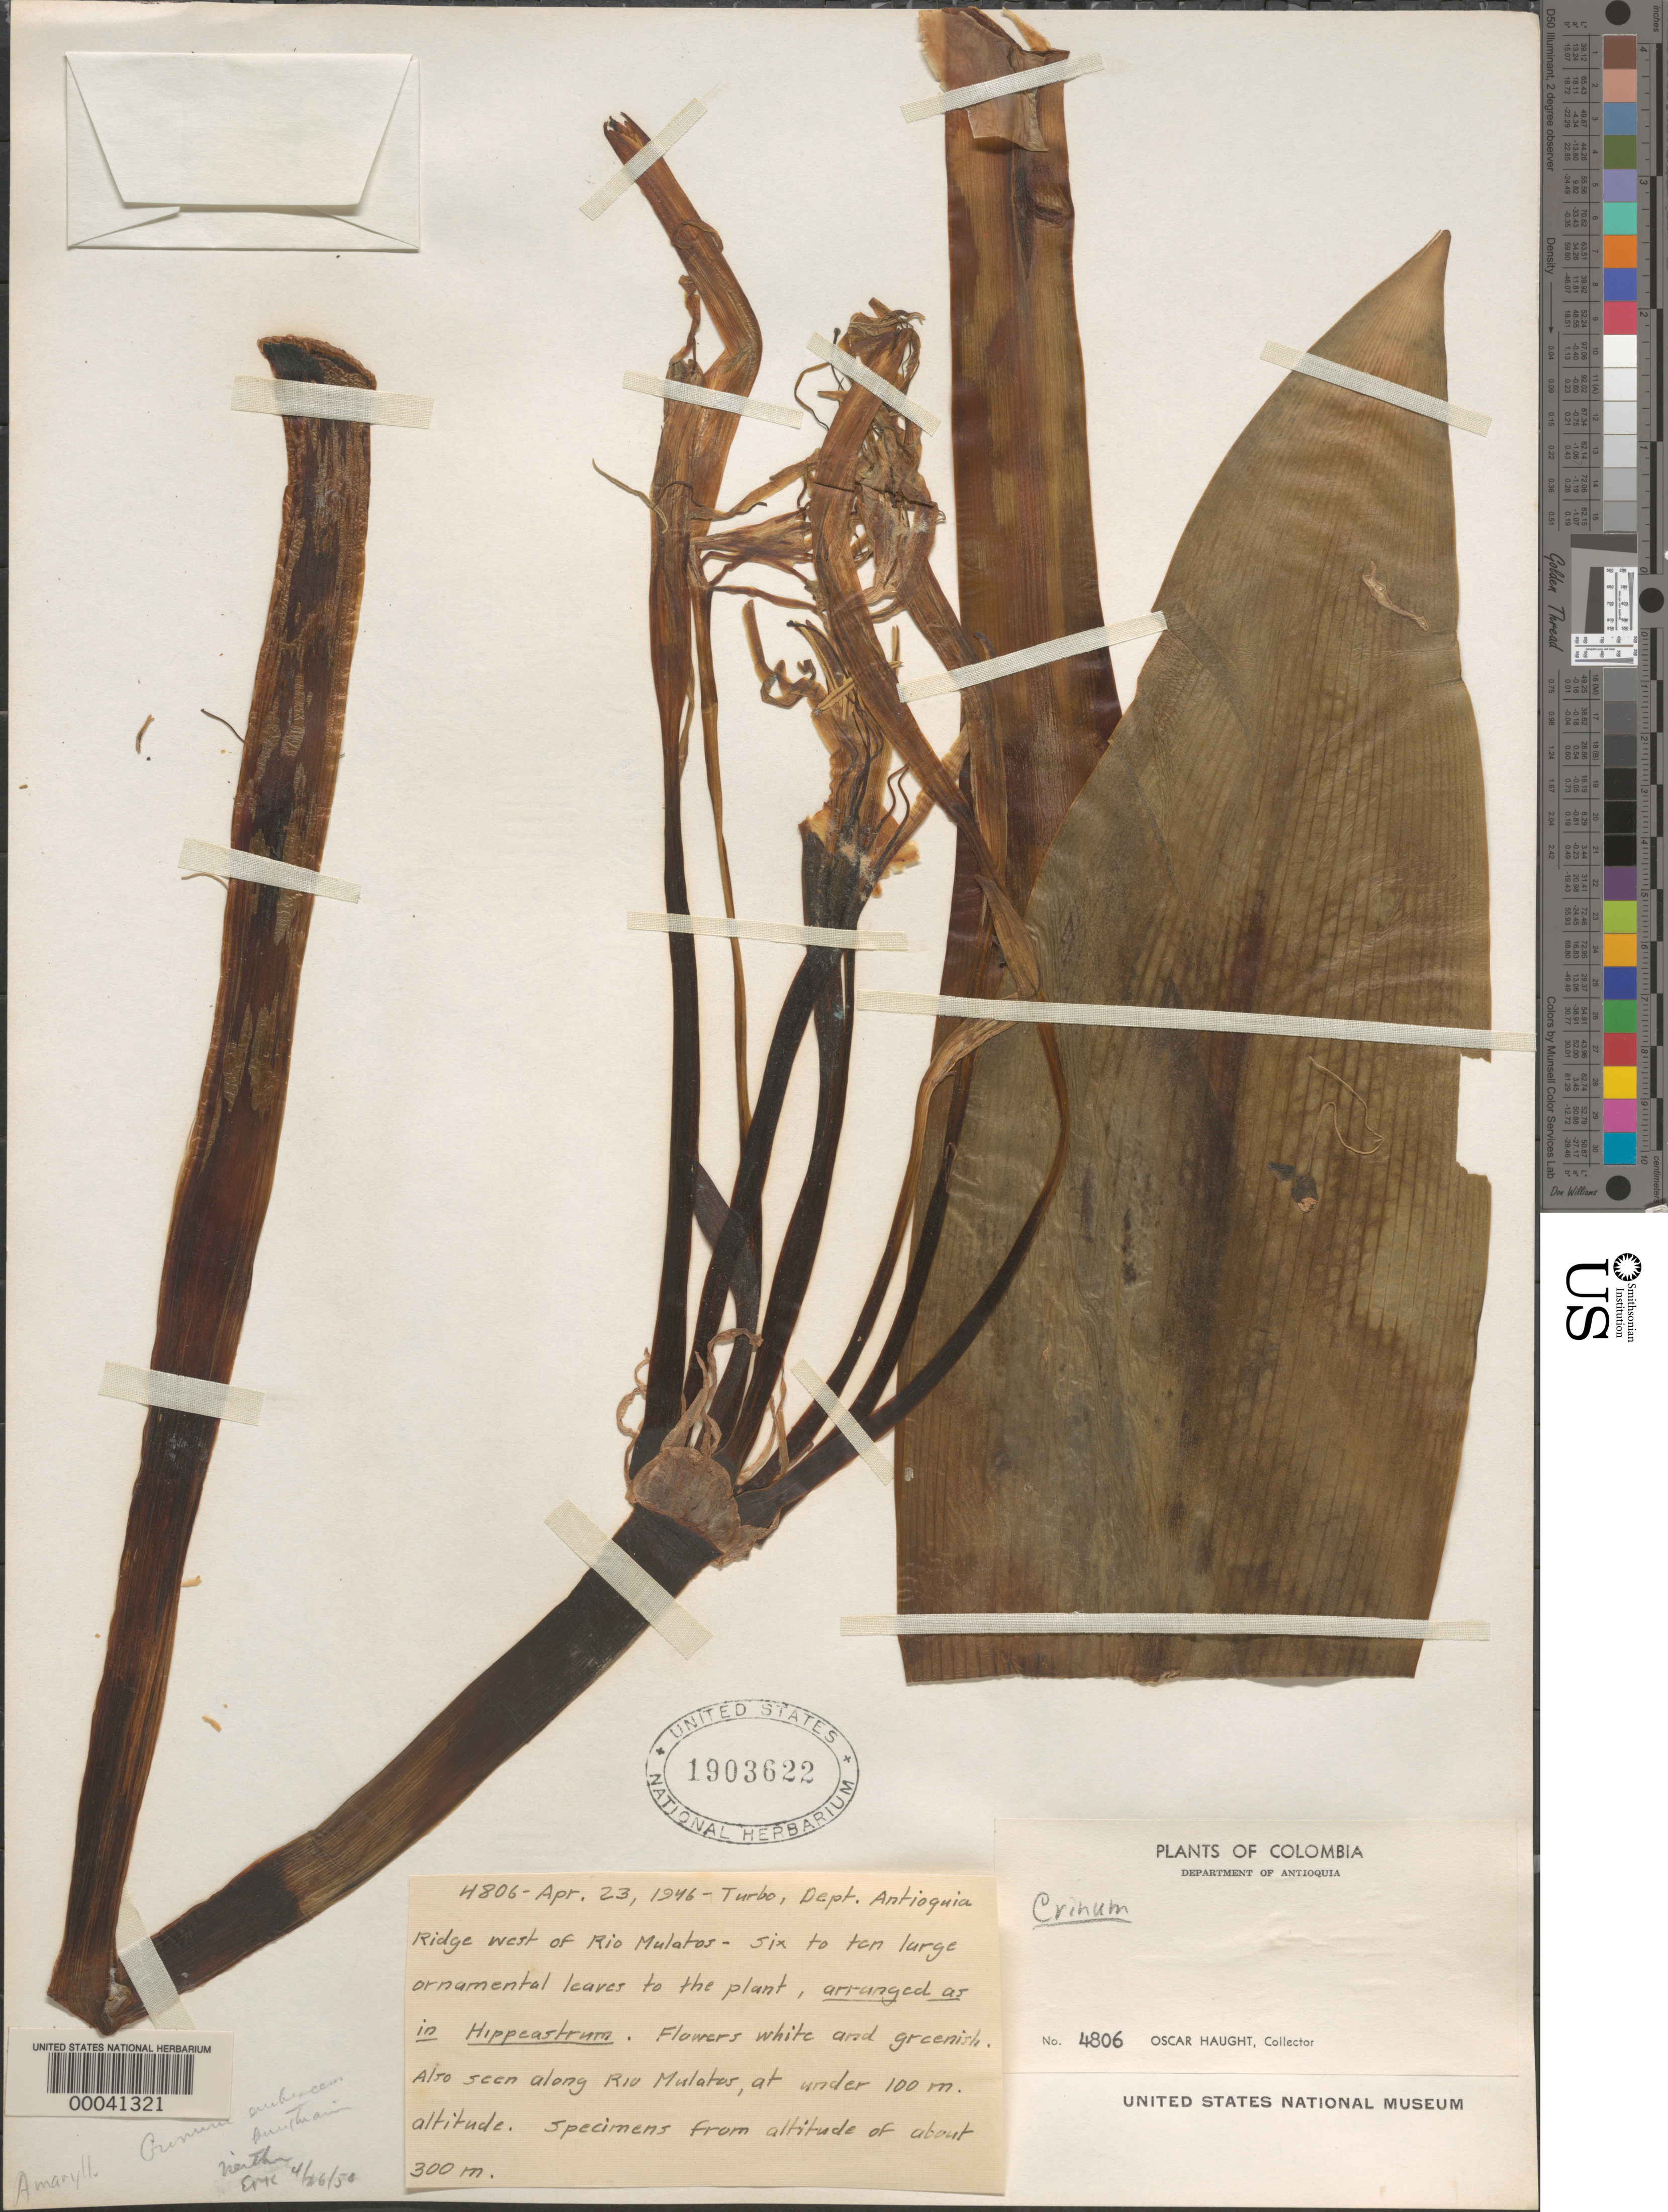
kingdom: Plantae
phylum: Tracheophyta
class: Liliopsida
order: Asparagales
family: Amaryllidaceae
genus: Crinum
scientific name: Crinum sp.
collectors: O. L. Haught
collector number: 4806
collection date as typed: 23 Apr 1946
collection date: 1946-04-23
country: Colombia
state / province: Antioquia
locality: Turbo, ridge W of Rio Mulatos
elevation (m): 300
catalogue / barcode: US 1903622